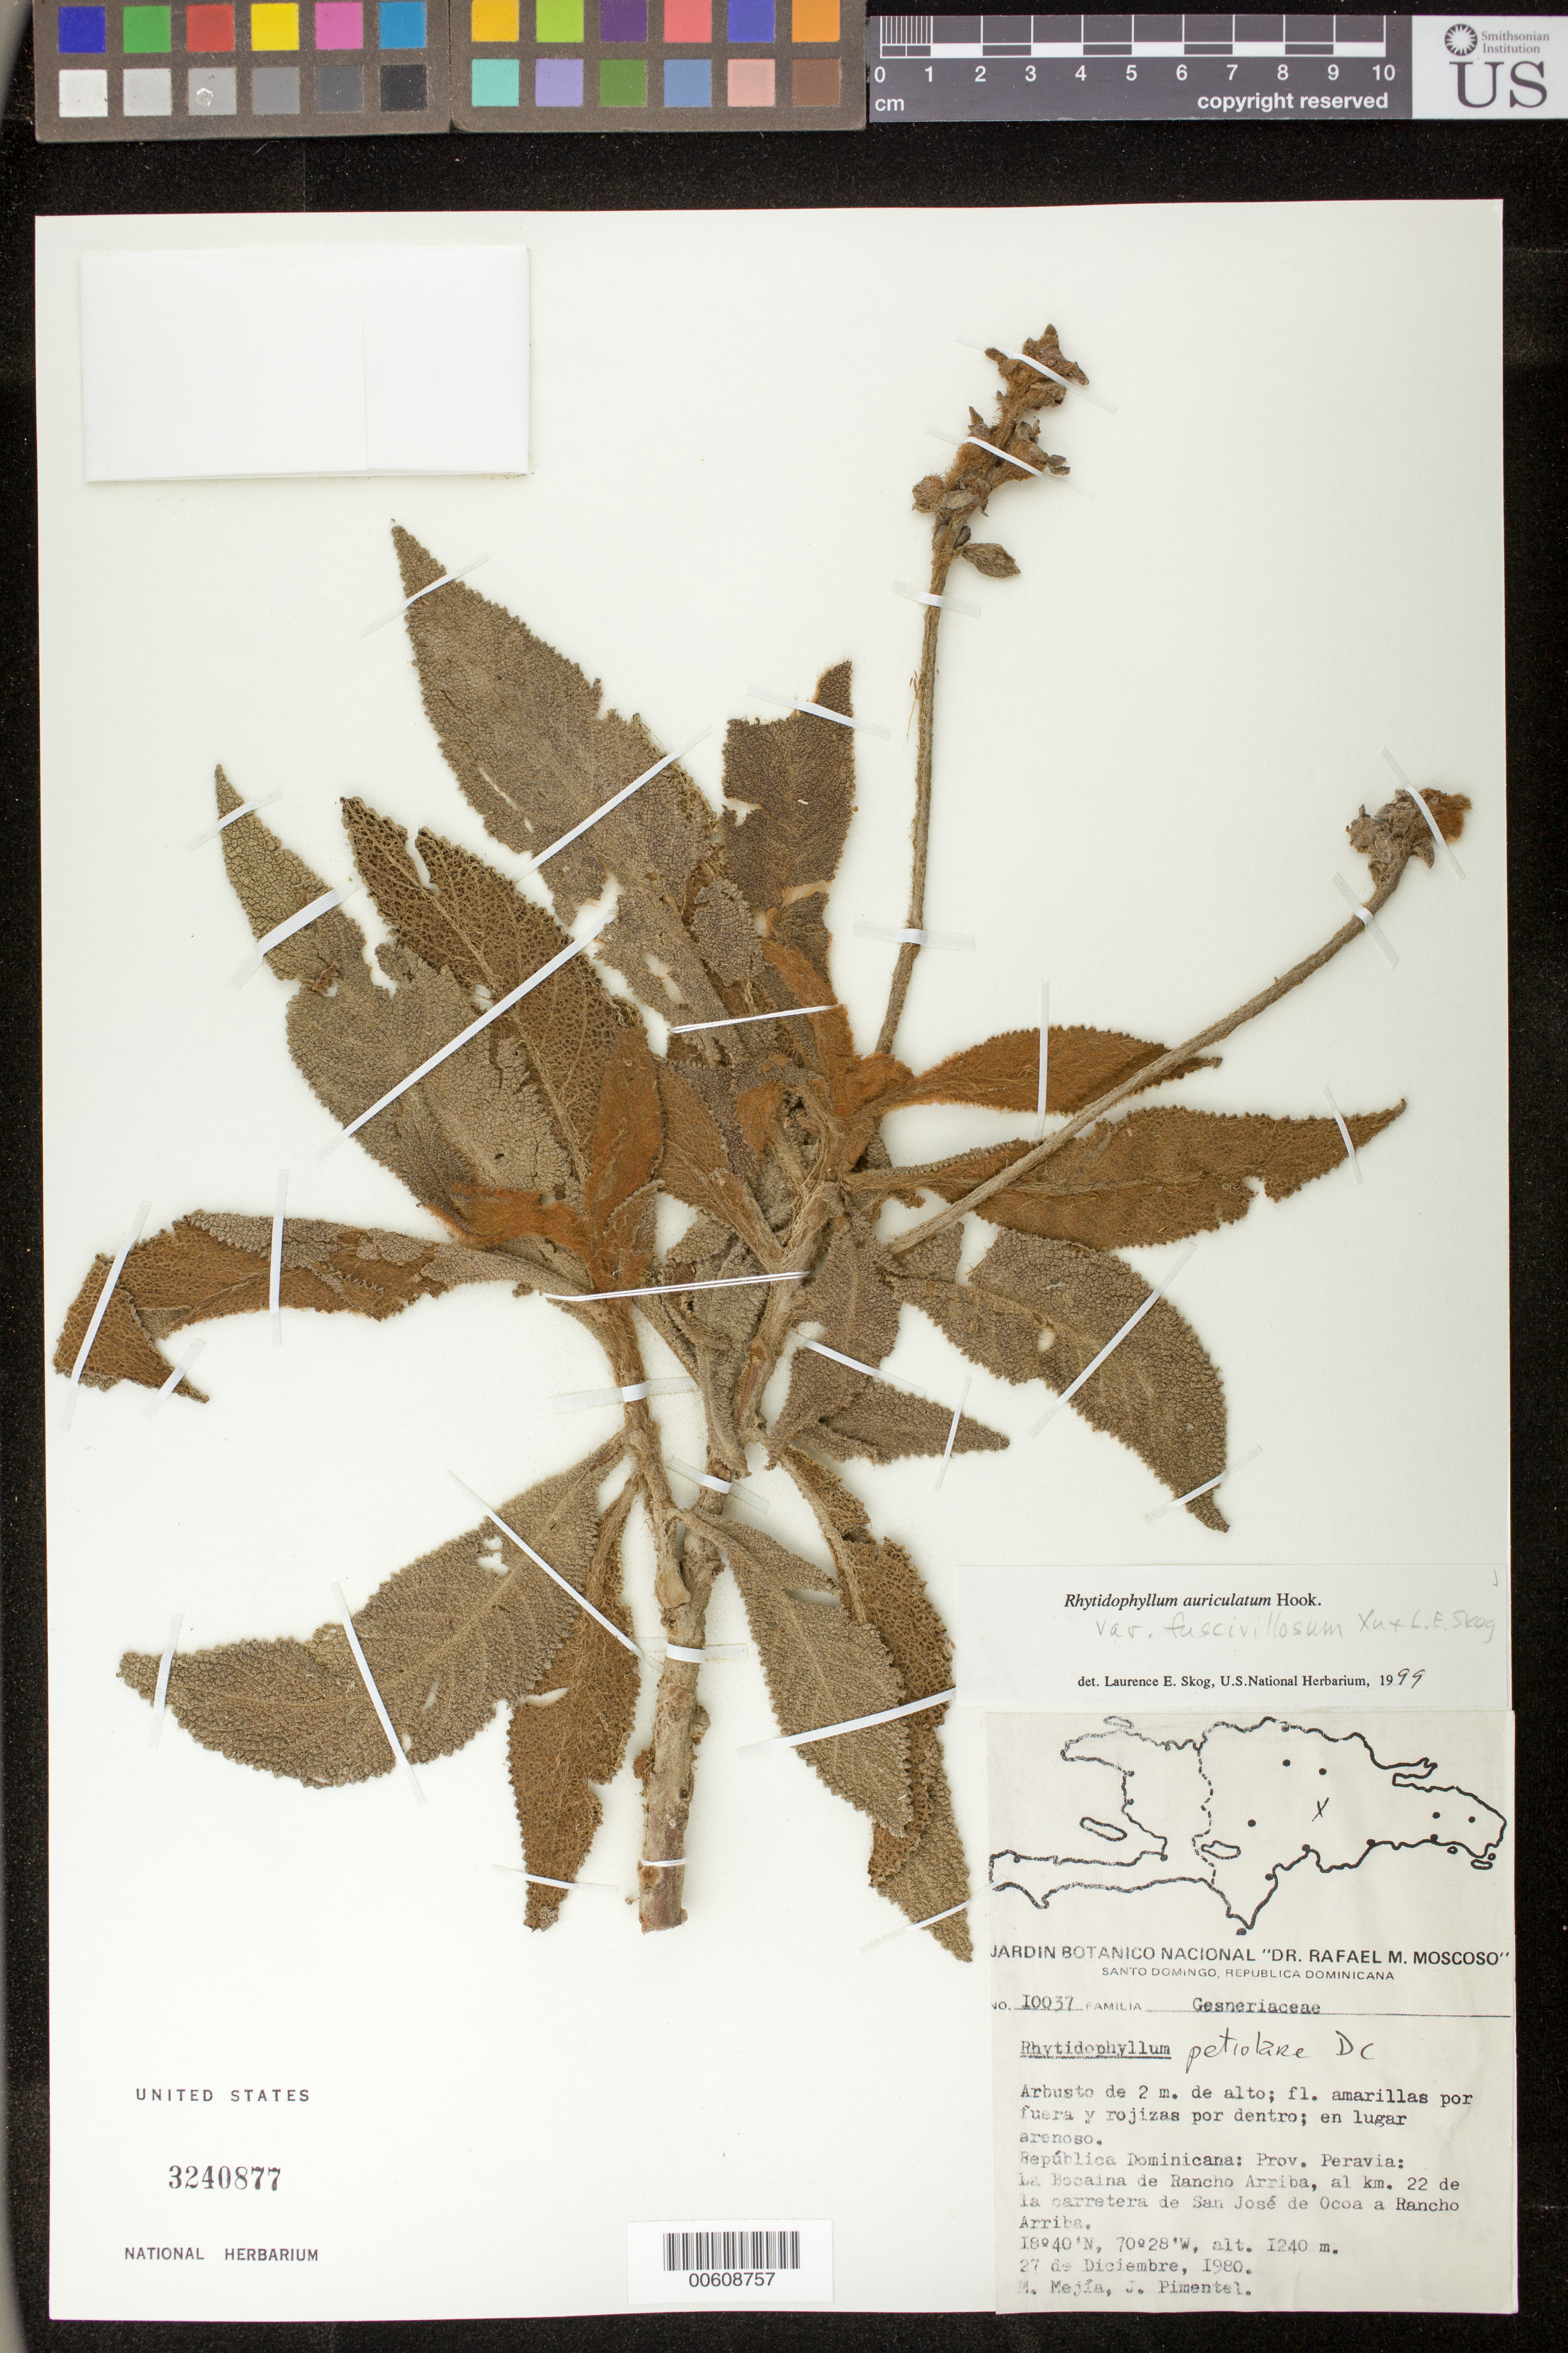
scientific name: unpublished name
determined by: Skog, Laurence E.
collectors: M. Mejia & J. Pimentel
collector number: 10037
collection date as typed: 27 Dec 1980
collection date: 1980-12-27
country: Dominican Republic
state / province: Peravia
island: Hispaniola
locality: La Bocaina de Rancho Arriba, al km 22 de la carretera de San José de Ocoa a Rancho Arriba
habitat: En lugar arenoso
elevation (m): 1240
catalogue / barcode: US 3240877